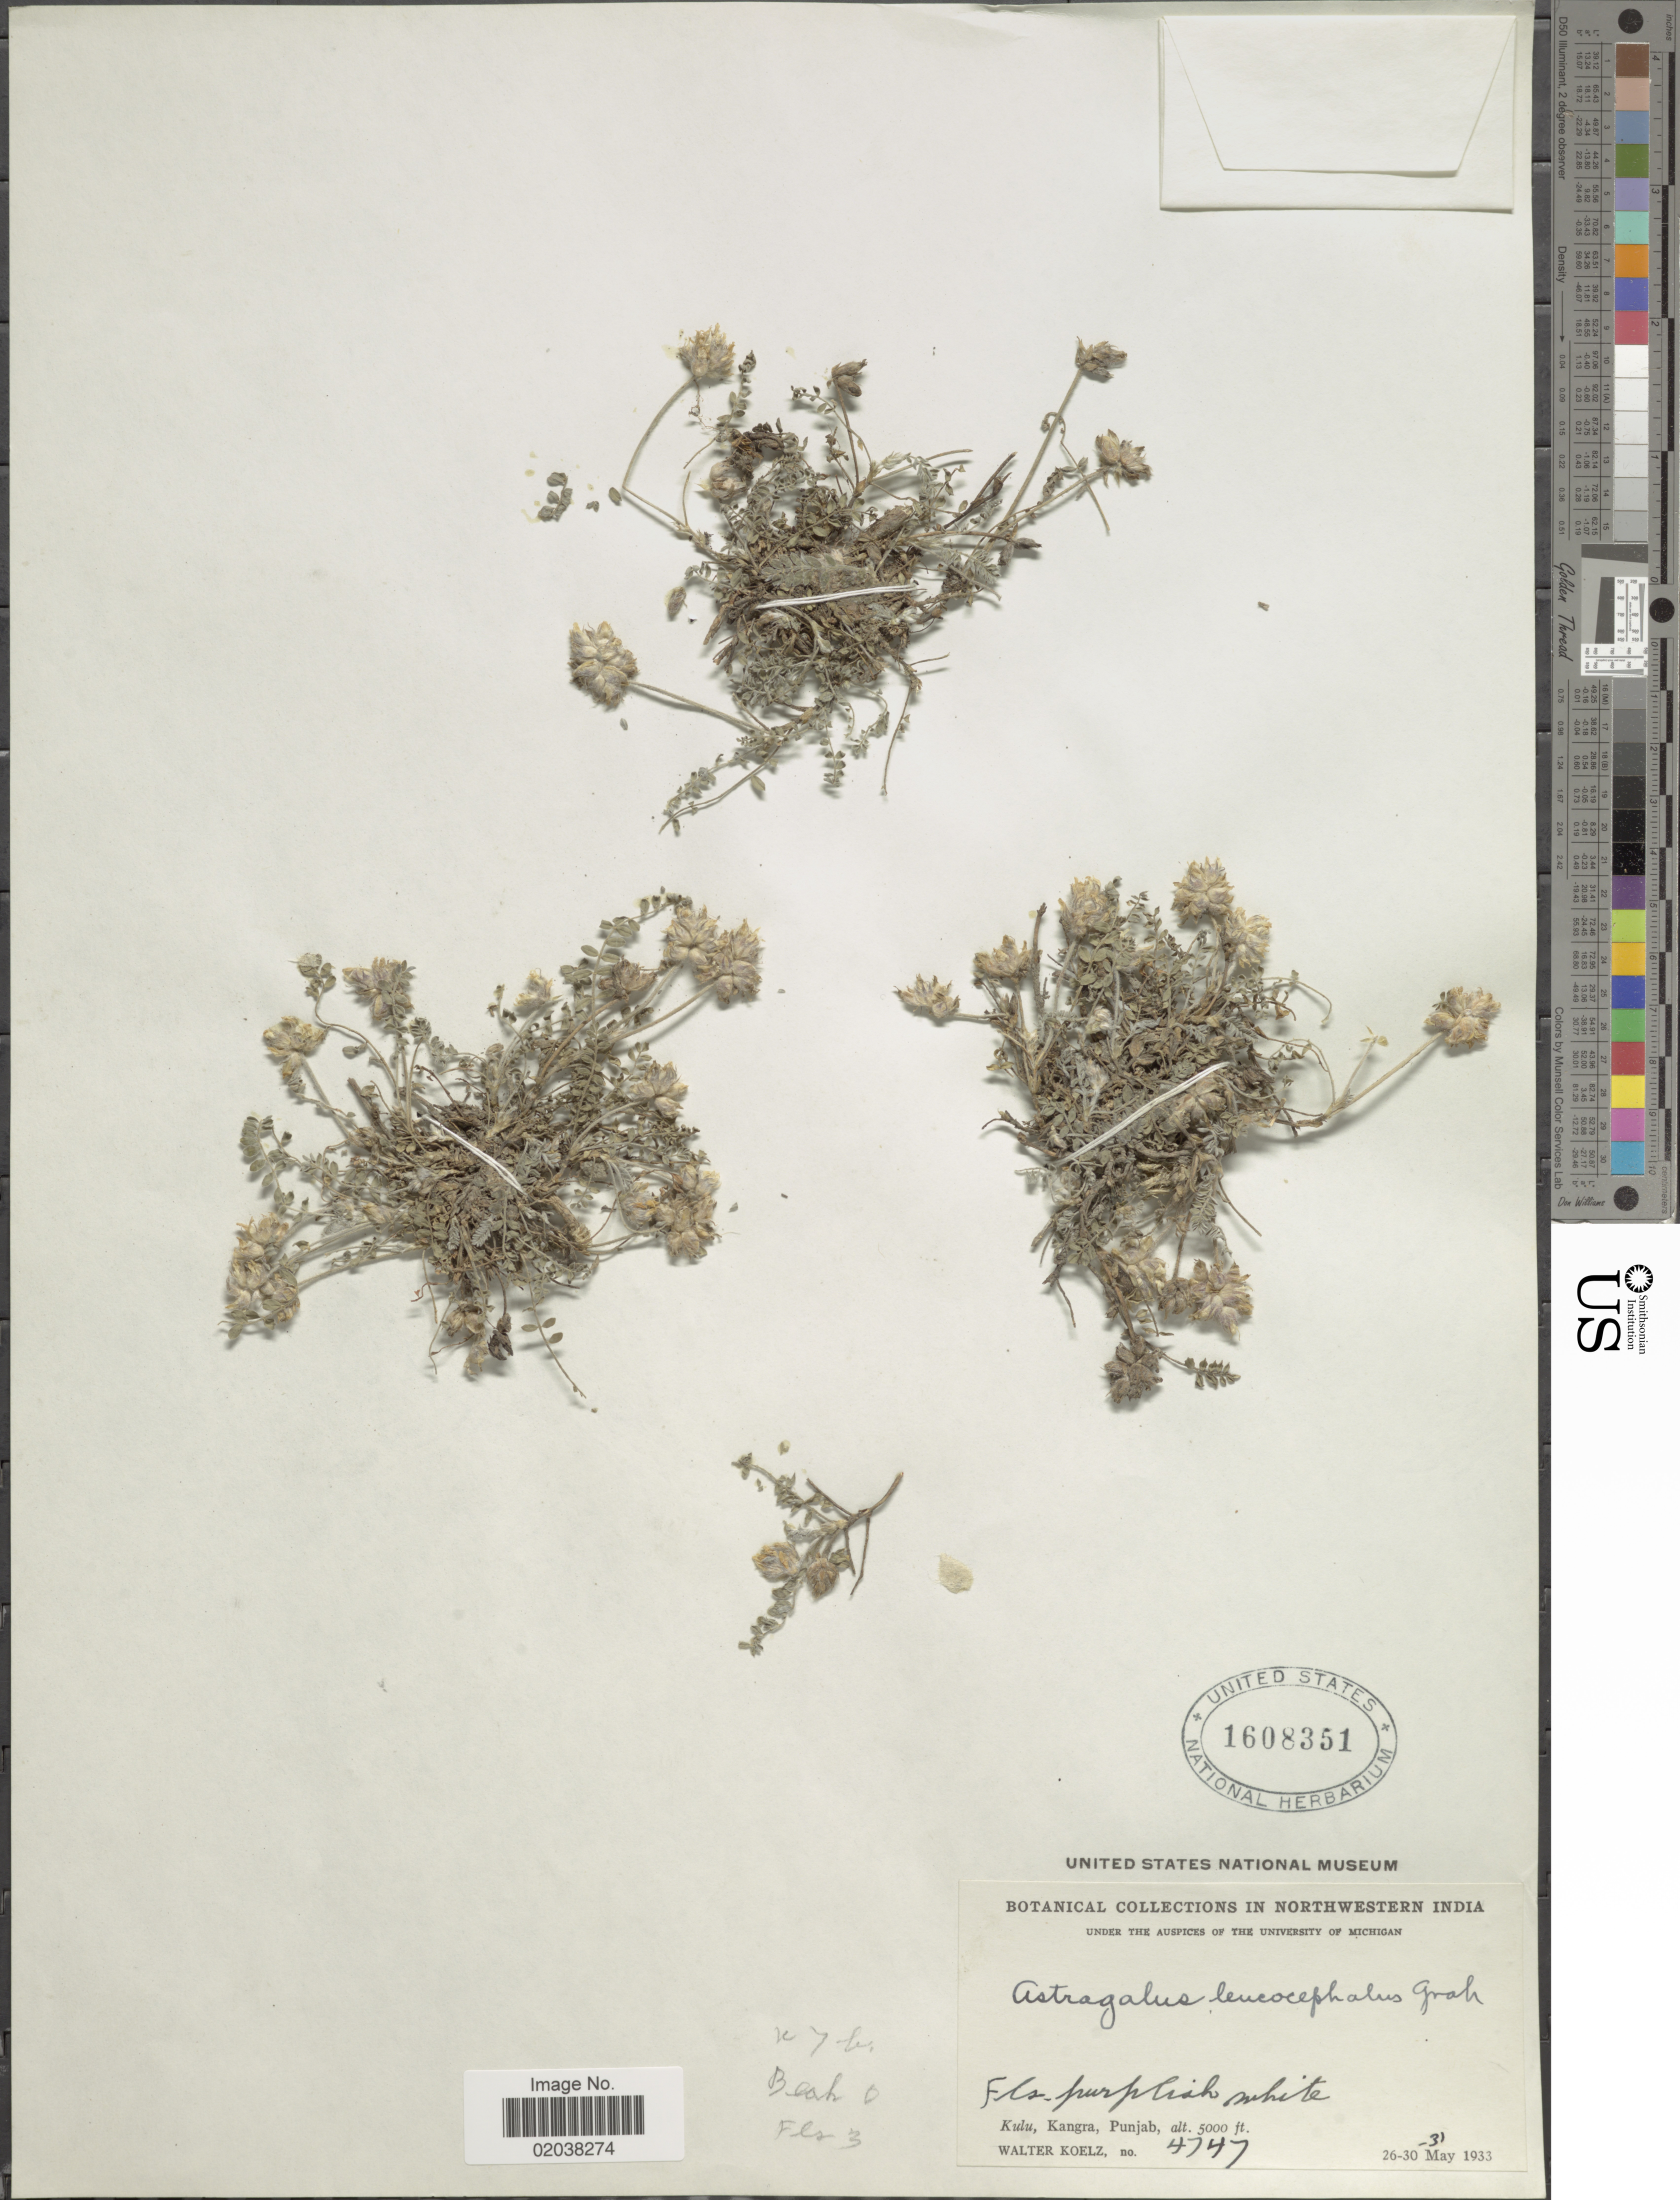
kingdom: Plantae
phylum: Tracheophyta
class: Magnoliopsida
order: Fabales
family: Fabaceae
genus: Astragalus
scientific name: Astragalus leucocephalus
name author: Bunge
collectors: W. N. Koelz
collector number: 4747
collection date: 1933-05-26/1933-05-31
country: India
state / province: Punjab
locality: Northwestern India, Kulu, Kangra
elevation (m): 1524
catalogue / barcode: US 1608351